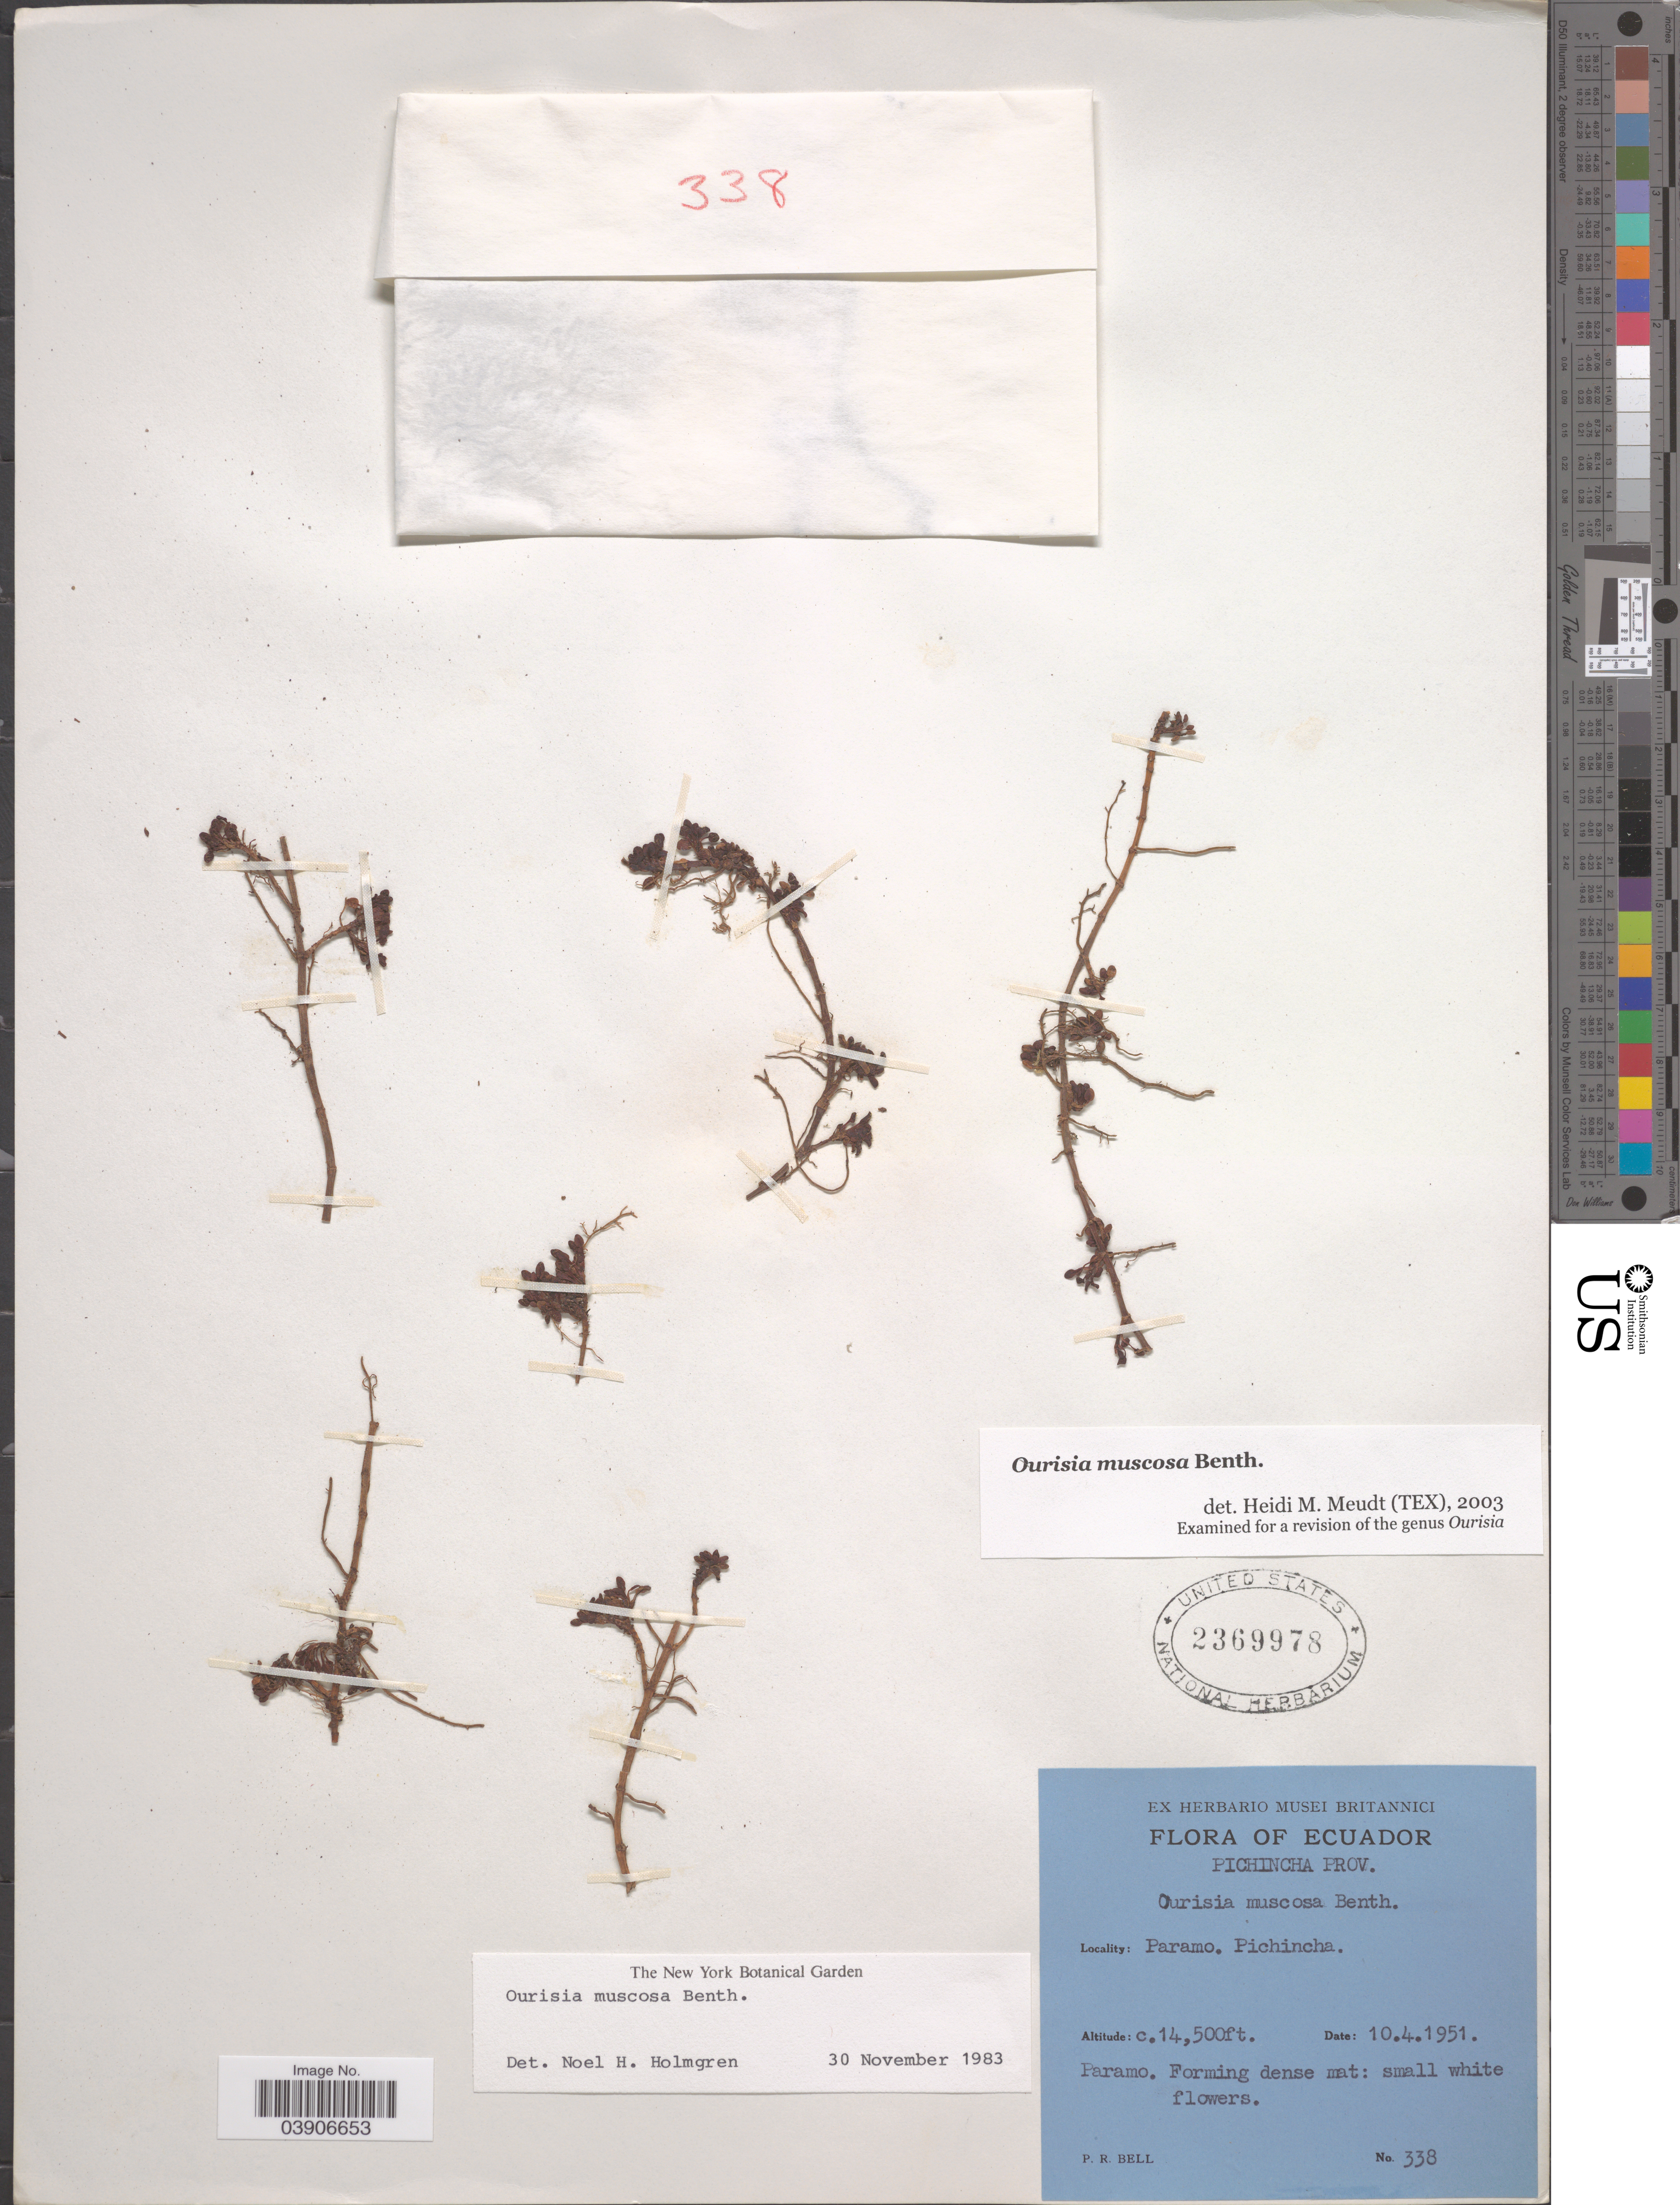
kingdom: Plantae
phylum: Tracheophyta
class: Magnoliopsida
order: Lamiales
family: Plantaginaceae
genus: Ourisia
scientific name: Ourisia muscosa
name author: Benth.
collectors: P. R. Bell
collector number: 338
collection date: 1951-04-10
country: Ecuador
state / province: Pichincha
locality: Paramo.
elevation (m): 4420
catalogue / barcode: US 2369978